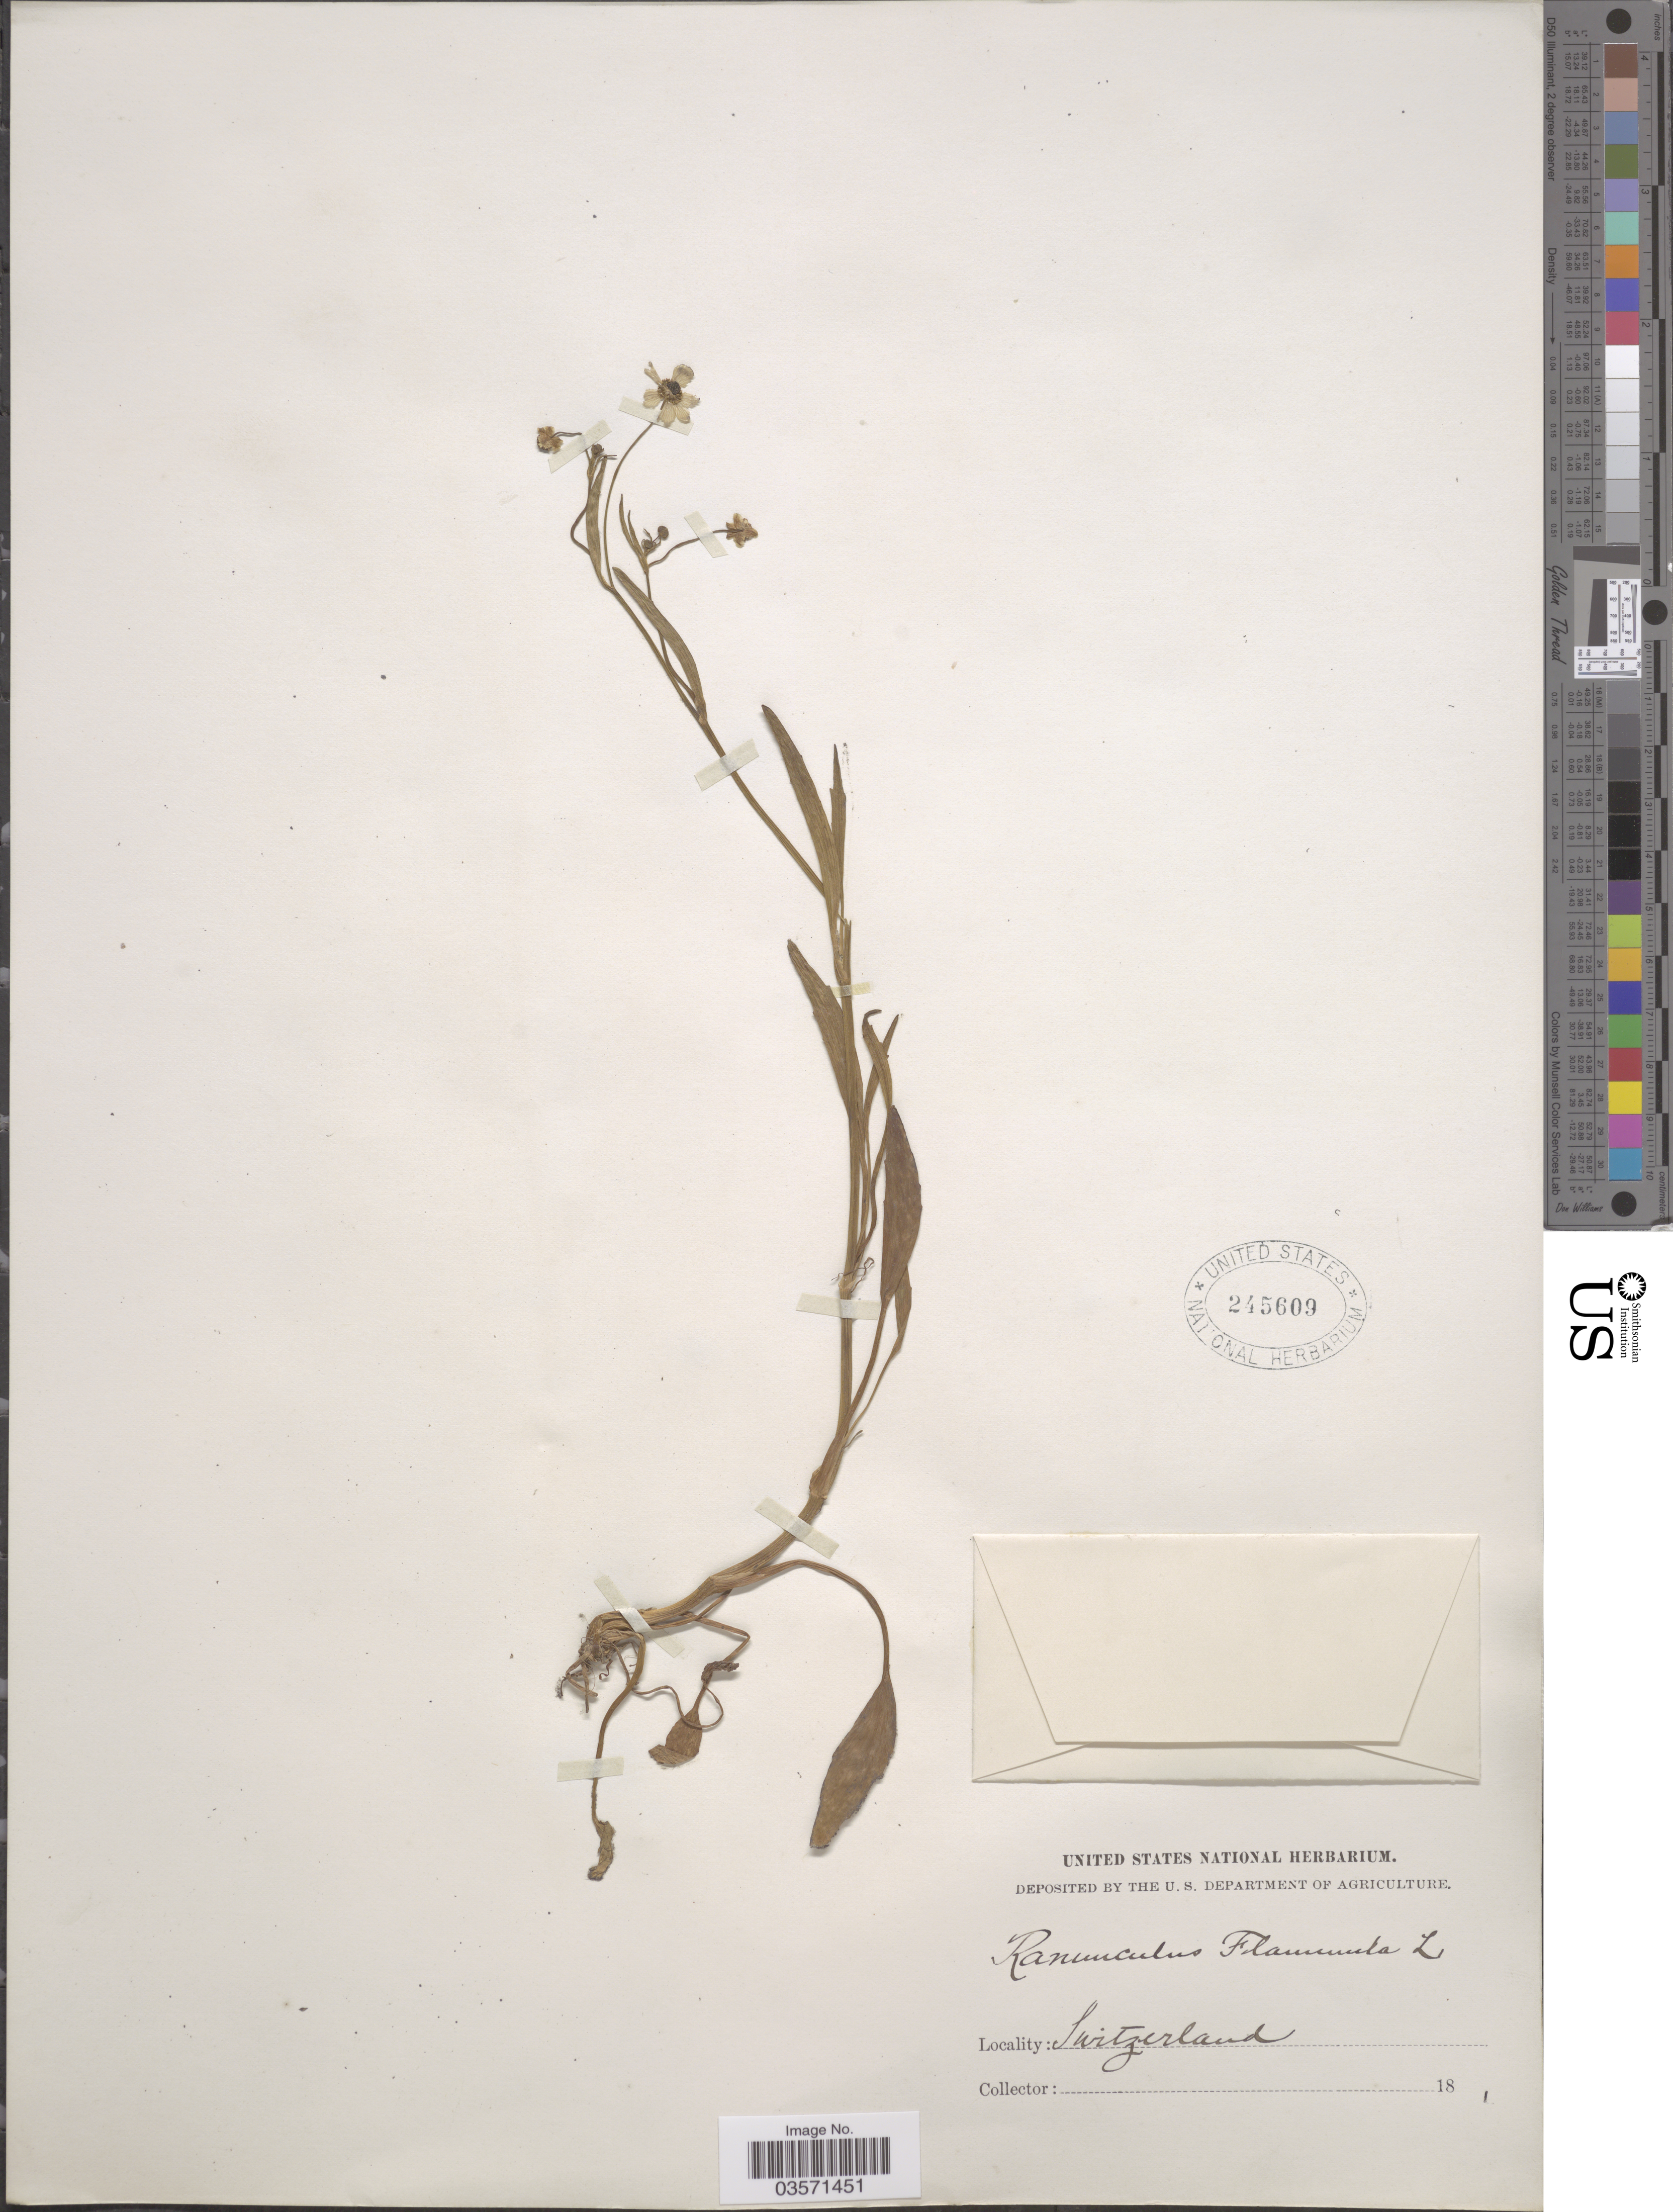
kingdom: Plantae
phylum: Tracheophyta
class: Magnoliopsida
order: Ranunculales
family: Ranunculaceae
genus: Ranunculus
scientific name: Ranunculus flammula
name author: L.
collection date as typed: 18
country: Switzerland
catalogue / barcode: US 245609